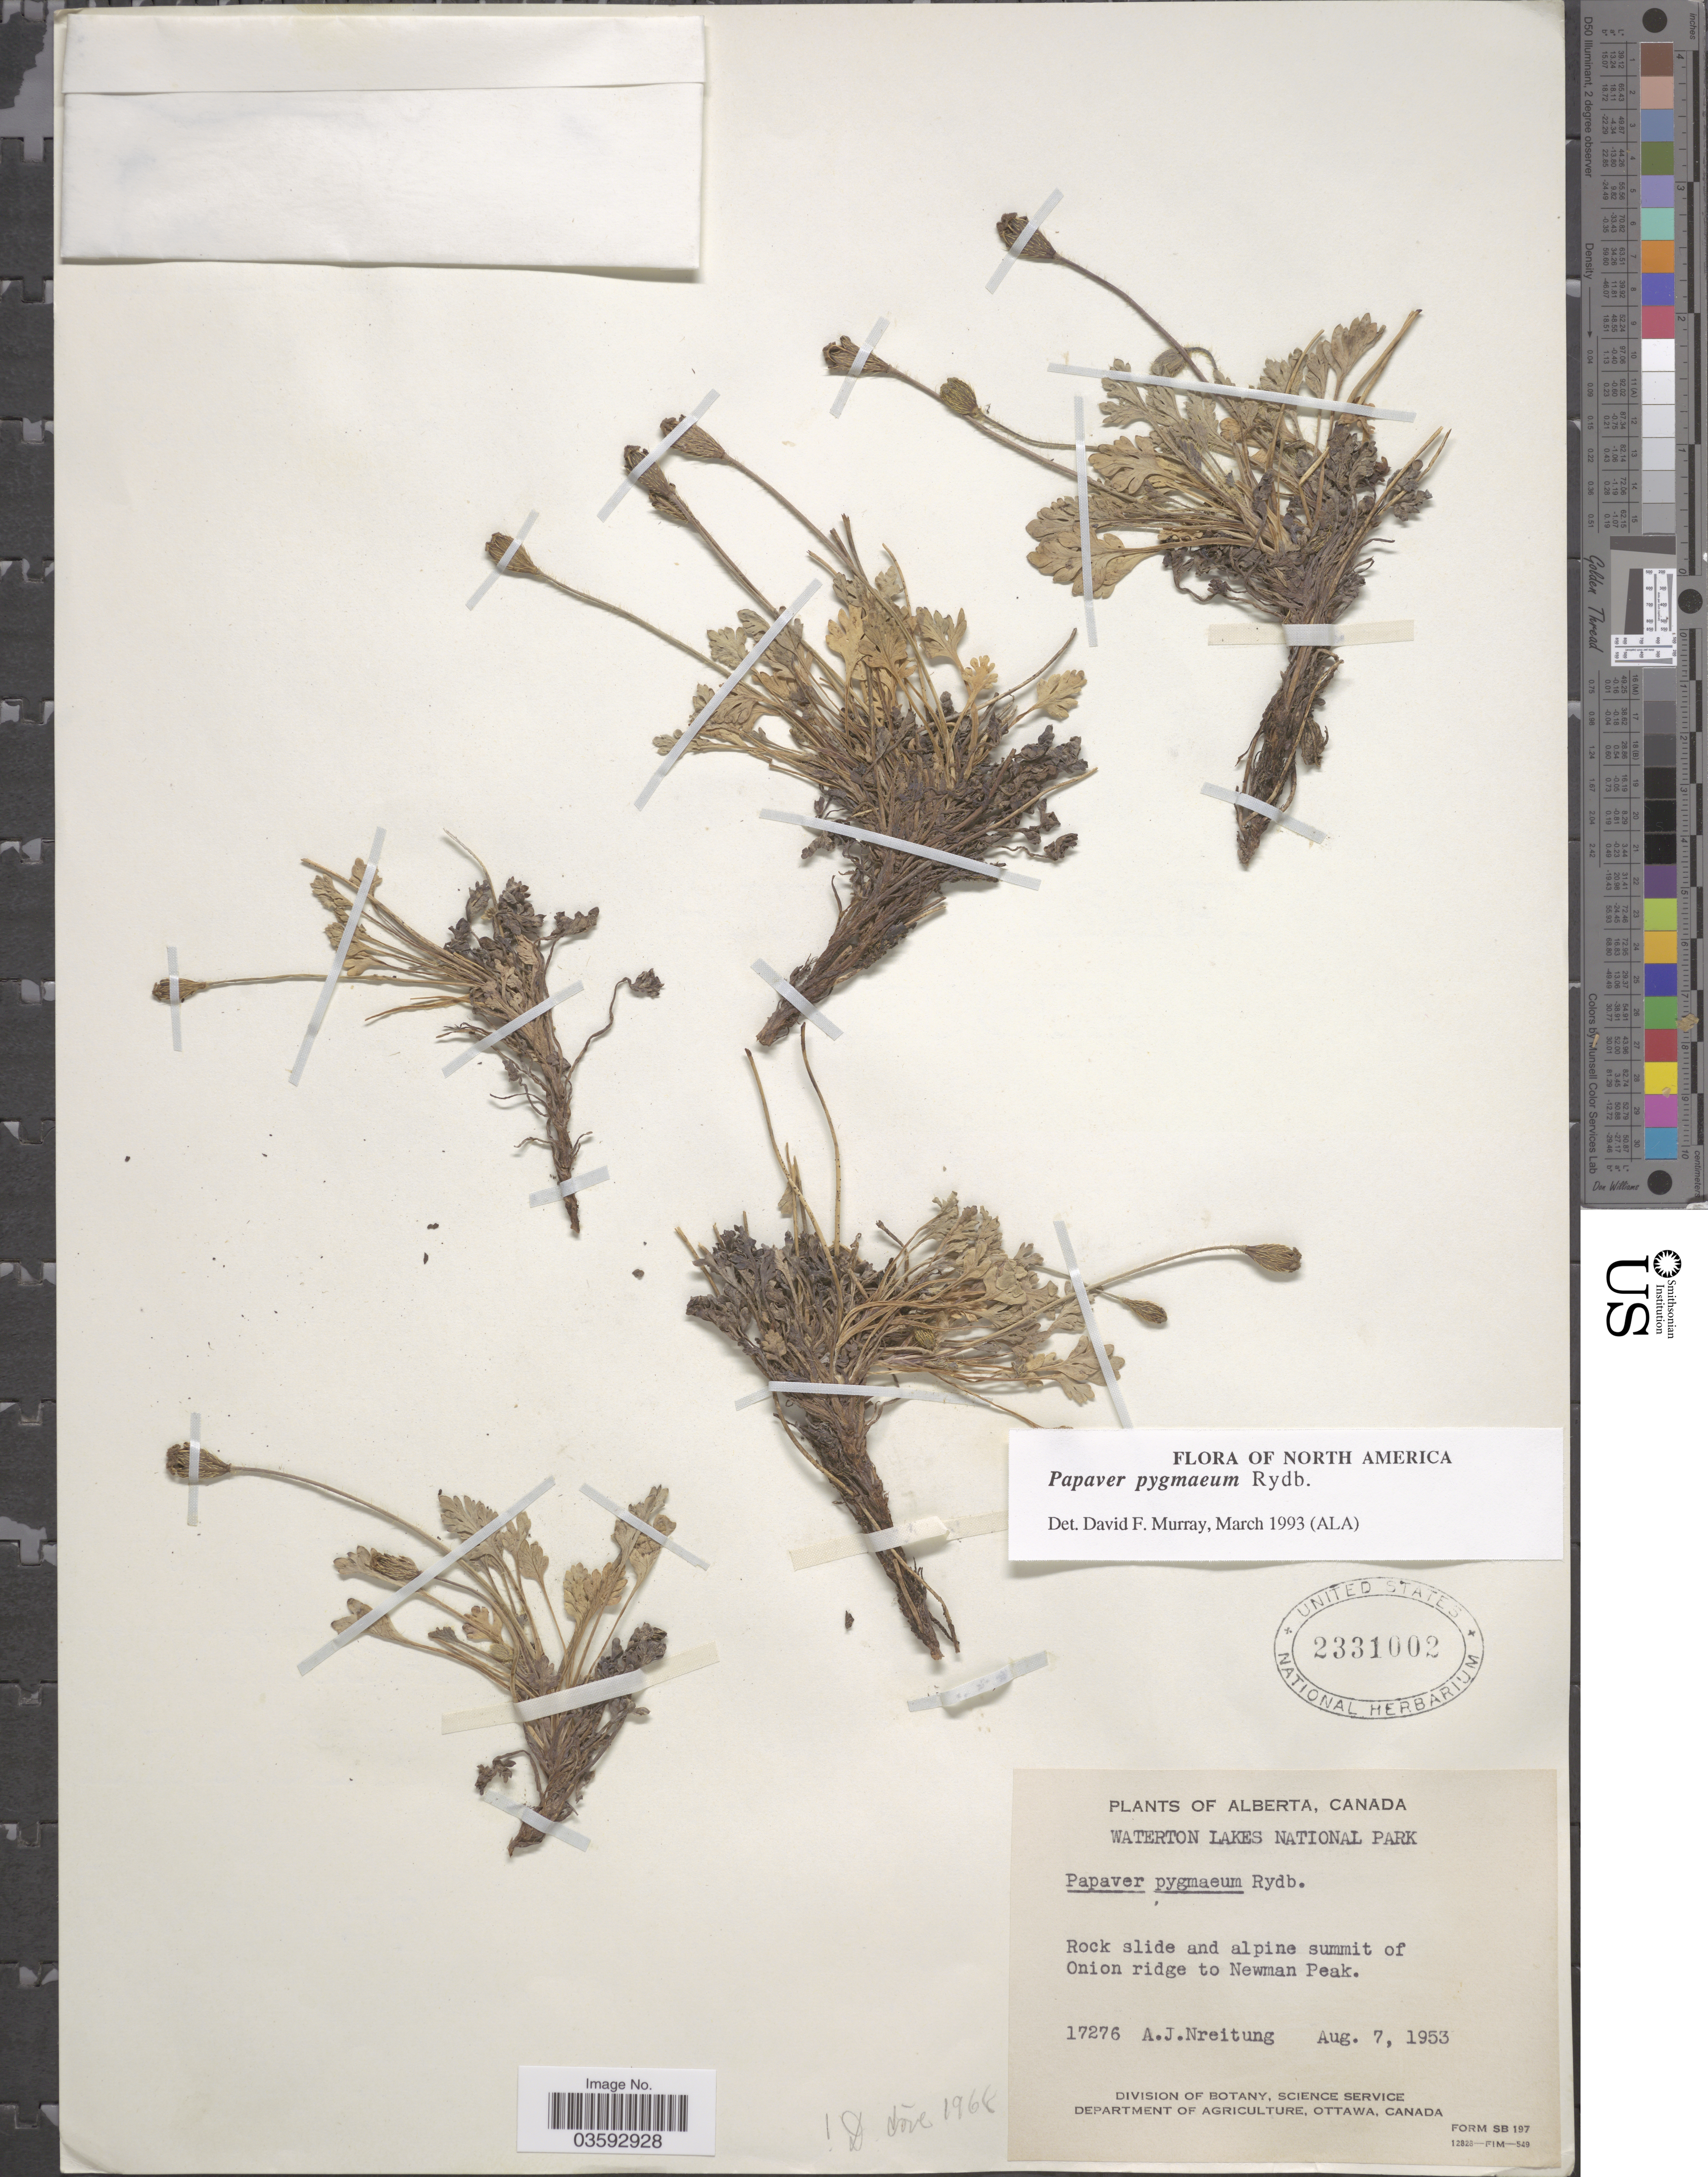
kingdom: Plantae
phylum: Tracheophyta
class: Magnoliopsida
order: Ranunculales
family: Papaveraceae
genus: Papaver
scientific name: Papaver pygmaeum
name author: Rydb.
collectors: A. Nreitung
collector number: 17276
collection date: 1953-08-07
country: Canada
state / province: Alberta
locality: Waterton Lakes National Park. Rock slide and alpine summit of Onion ridge of Newman Peak.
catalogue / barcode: US 2331002